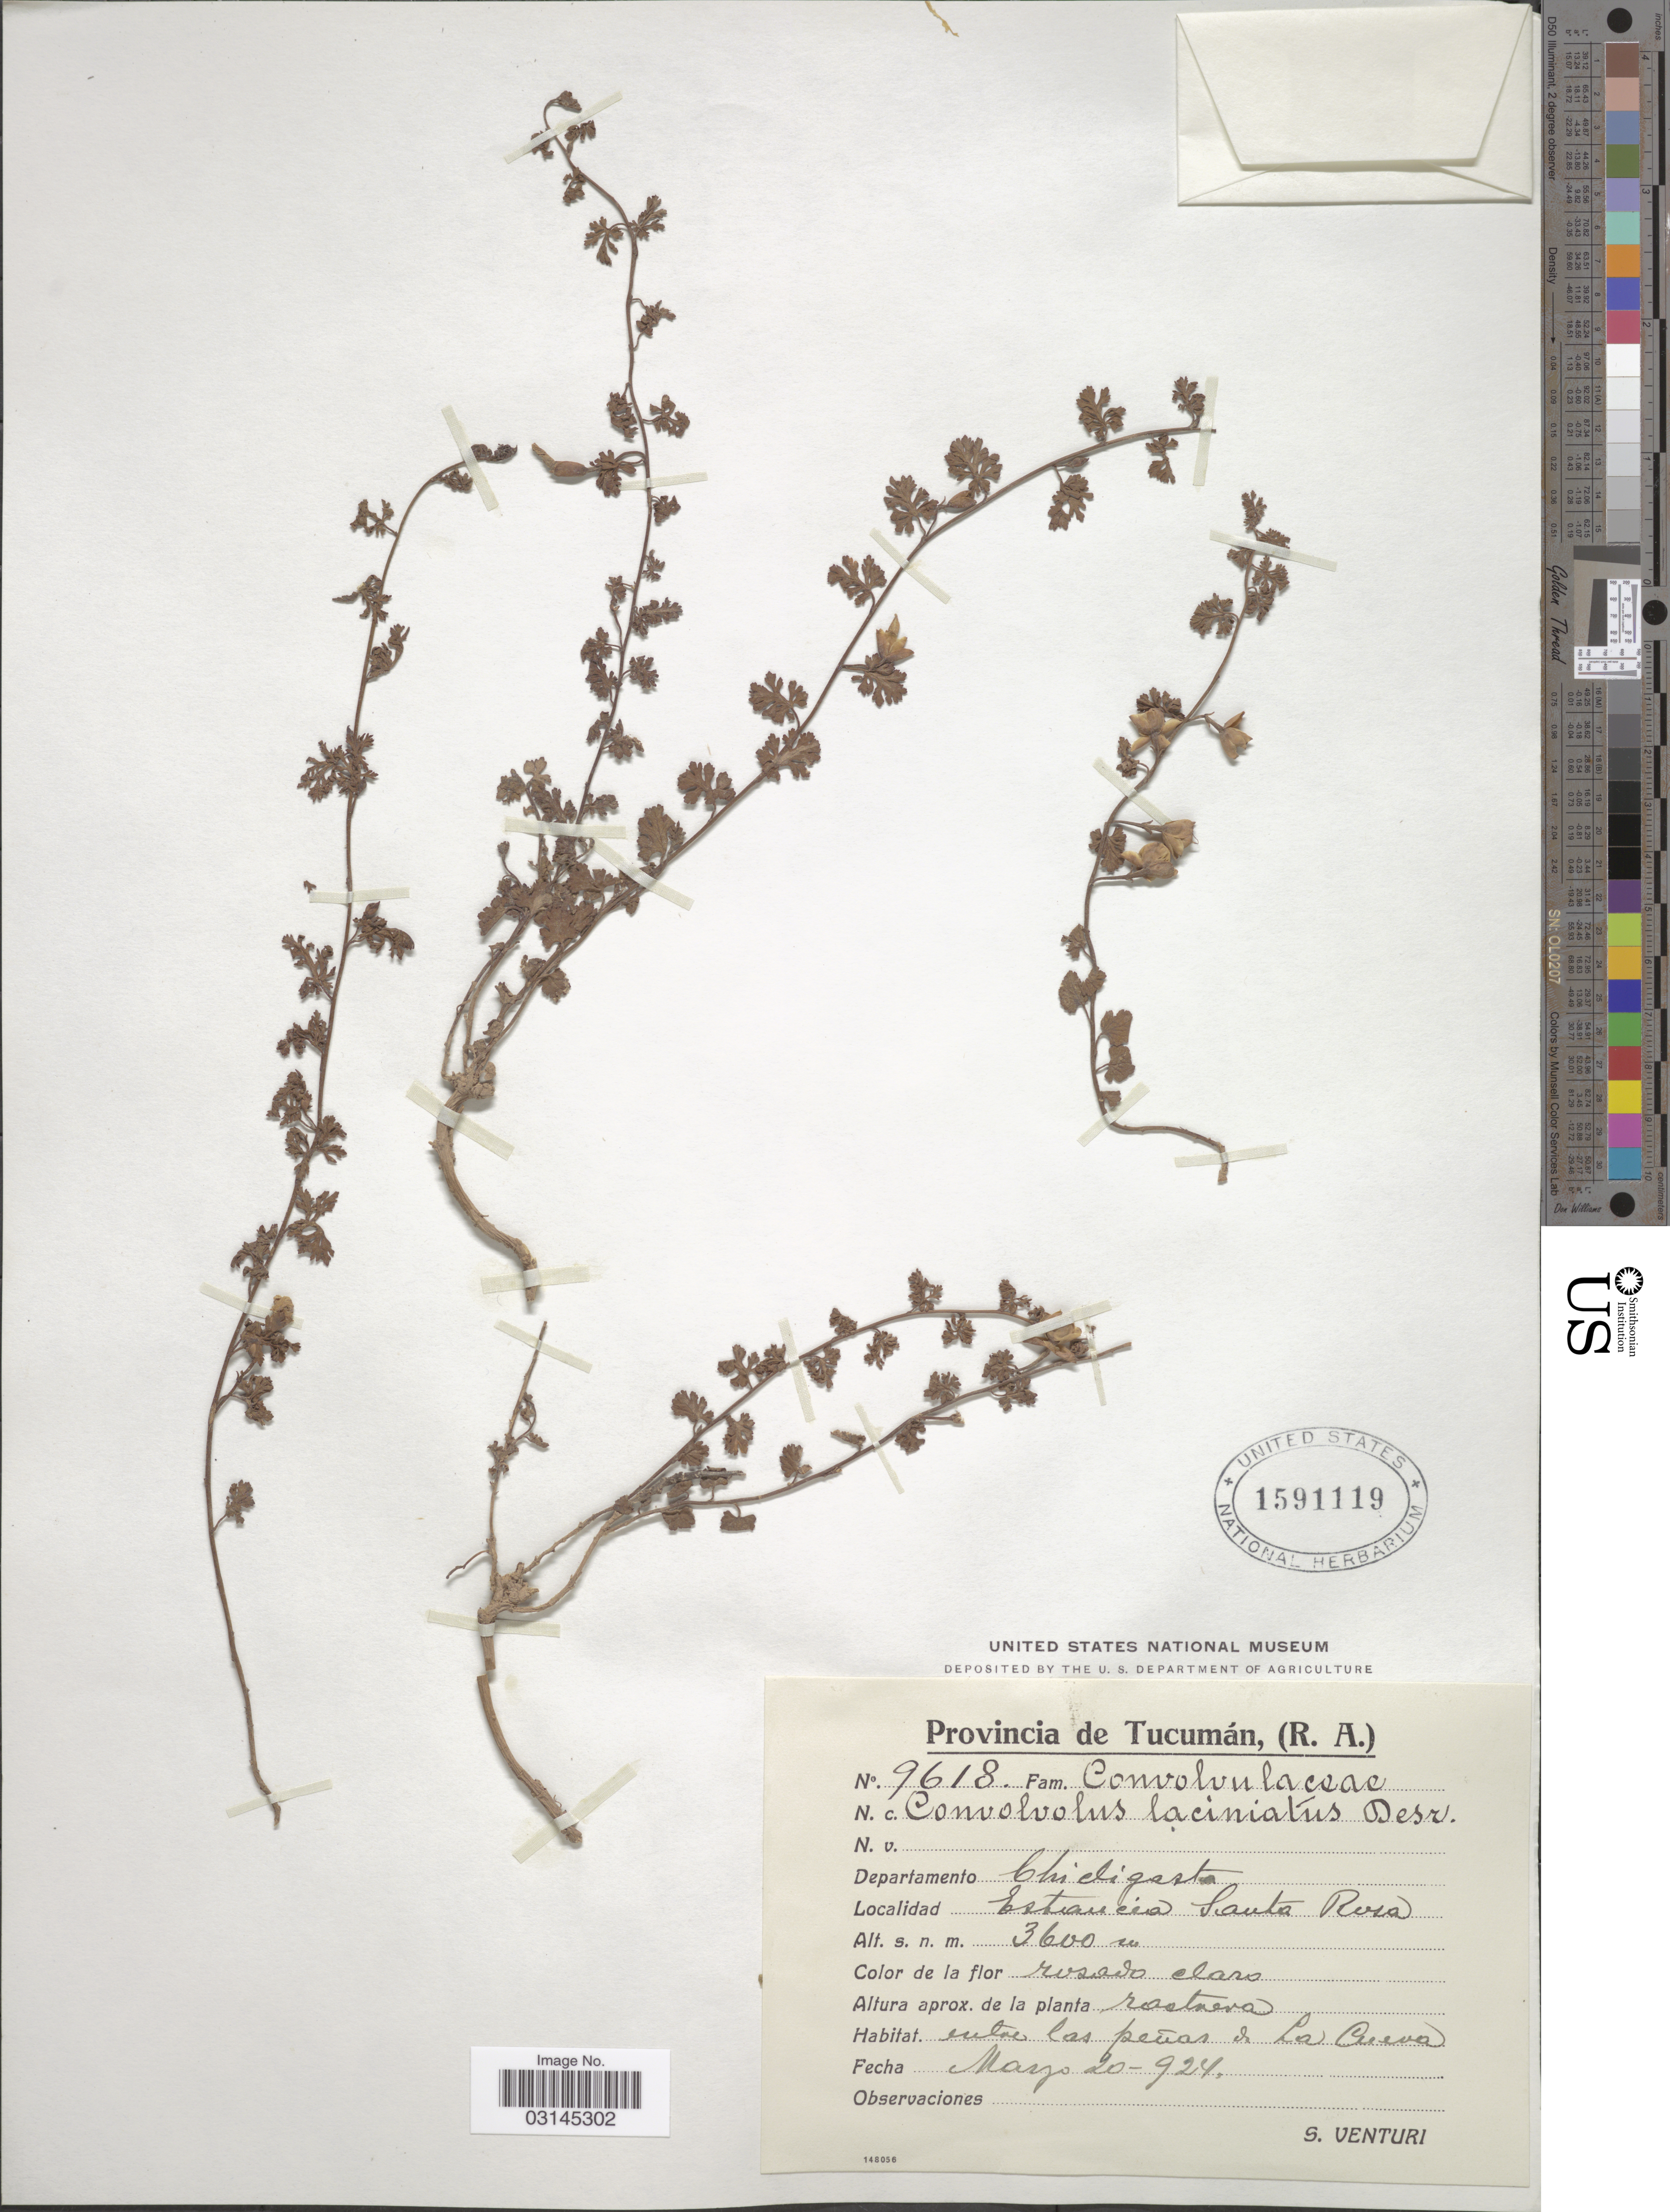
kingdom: Plantae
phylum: Tracheophyta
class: Magnoliopsida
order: Solanales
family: Convolvulaceae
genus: Convolvulus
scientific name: Convolvulus laciniatus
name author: Desr.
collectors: S. Venturi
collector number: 9618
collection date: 1924-03-20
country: Argentina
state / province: Tucuman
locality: Departamento Chicligasta, Estancia Santa Rosa.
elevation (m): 3600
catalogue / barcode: US 1591119